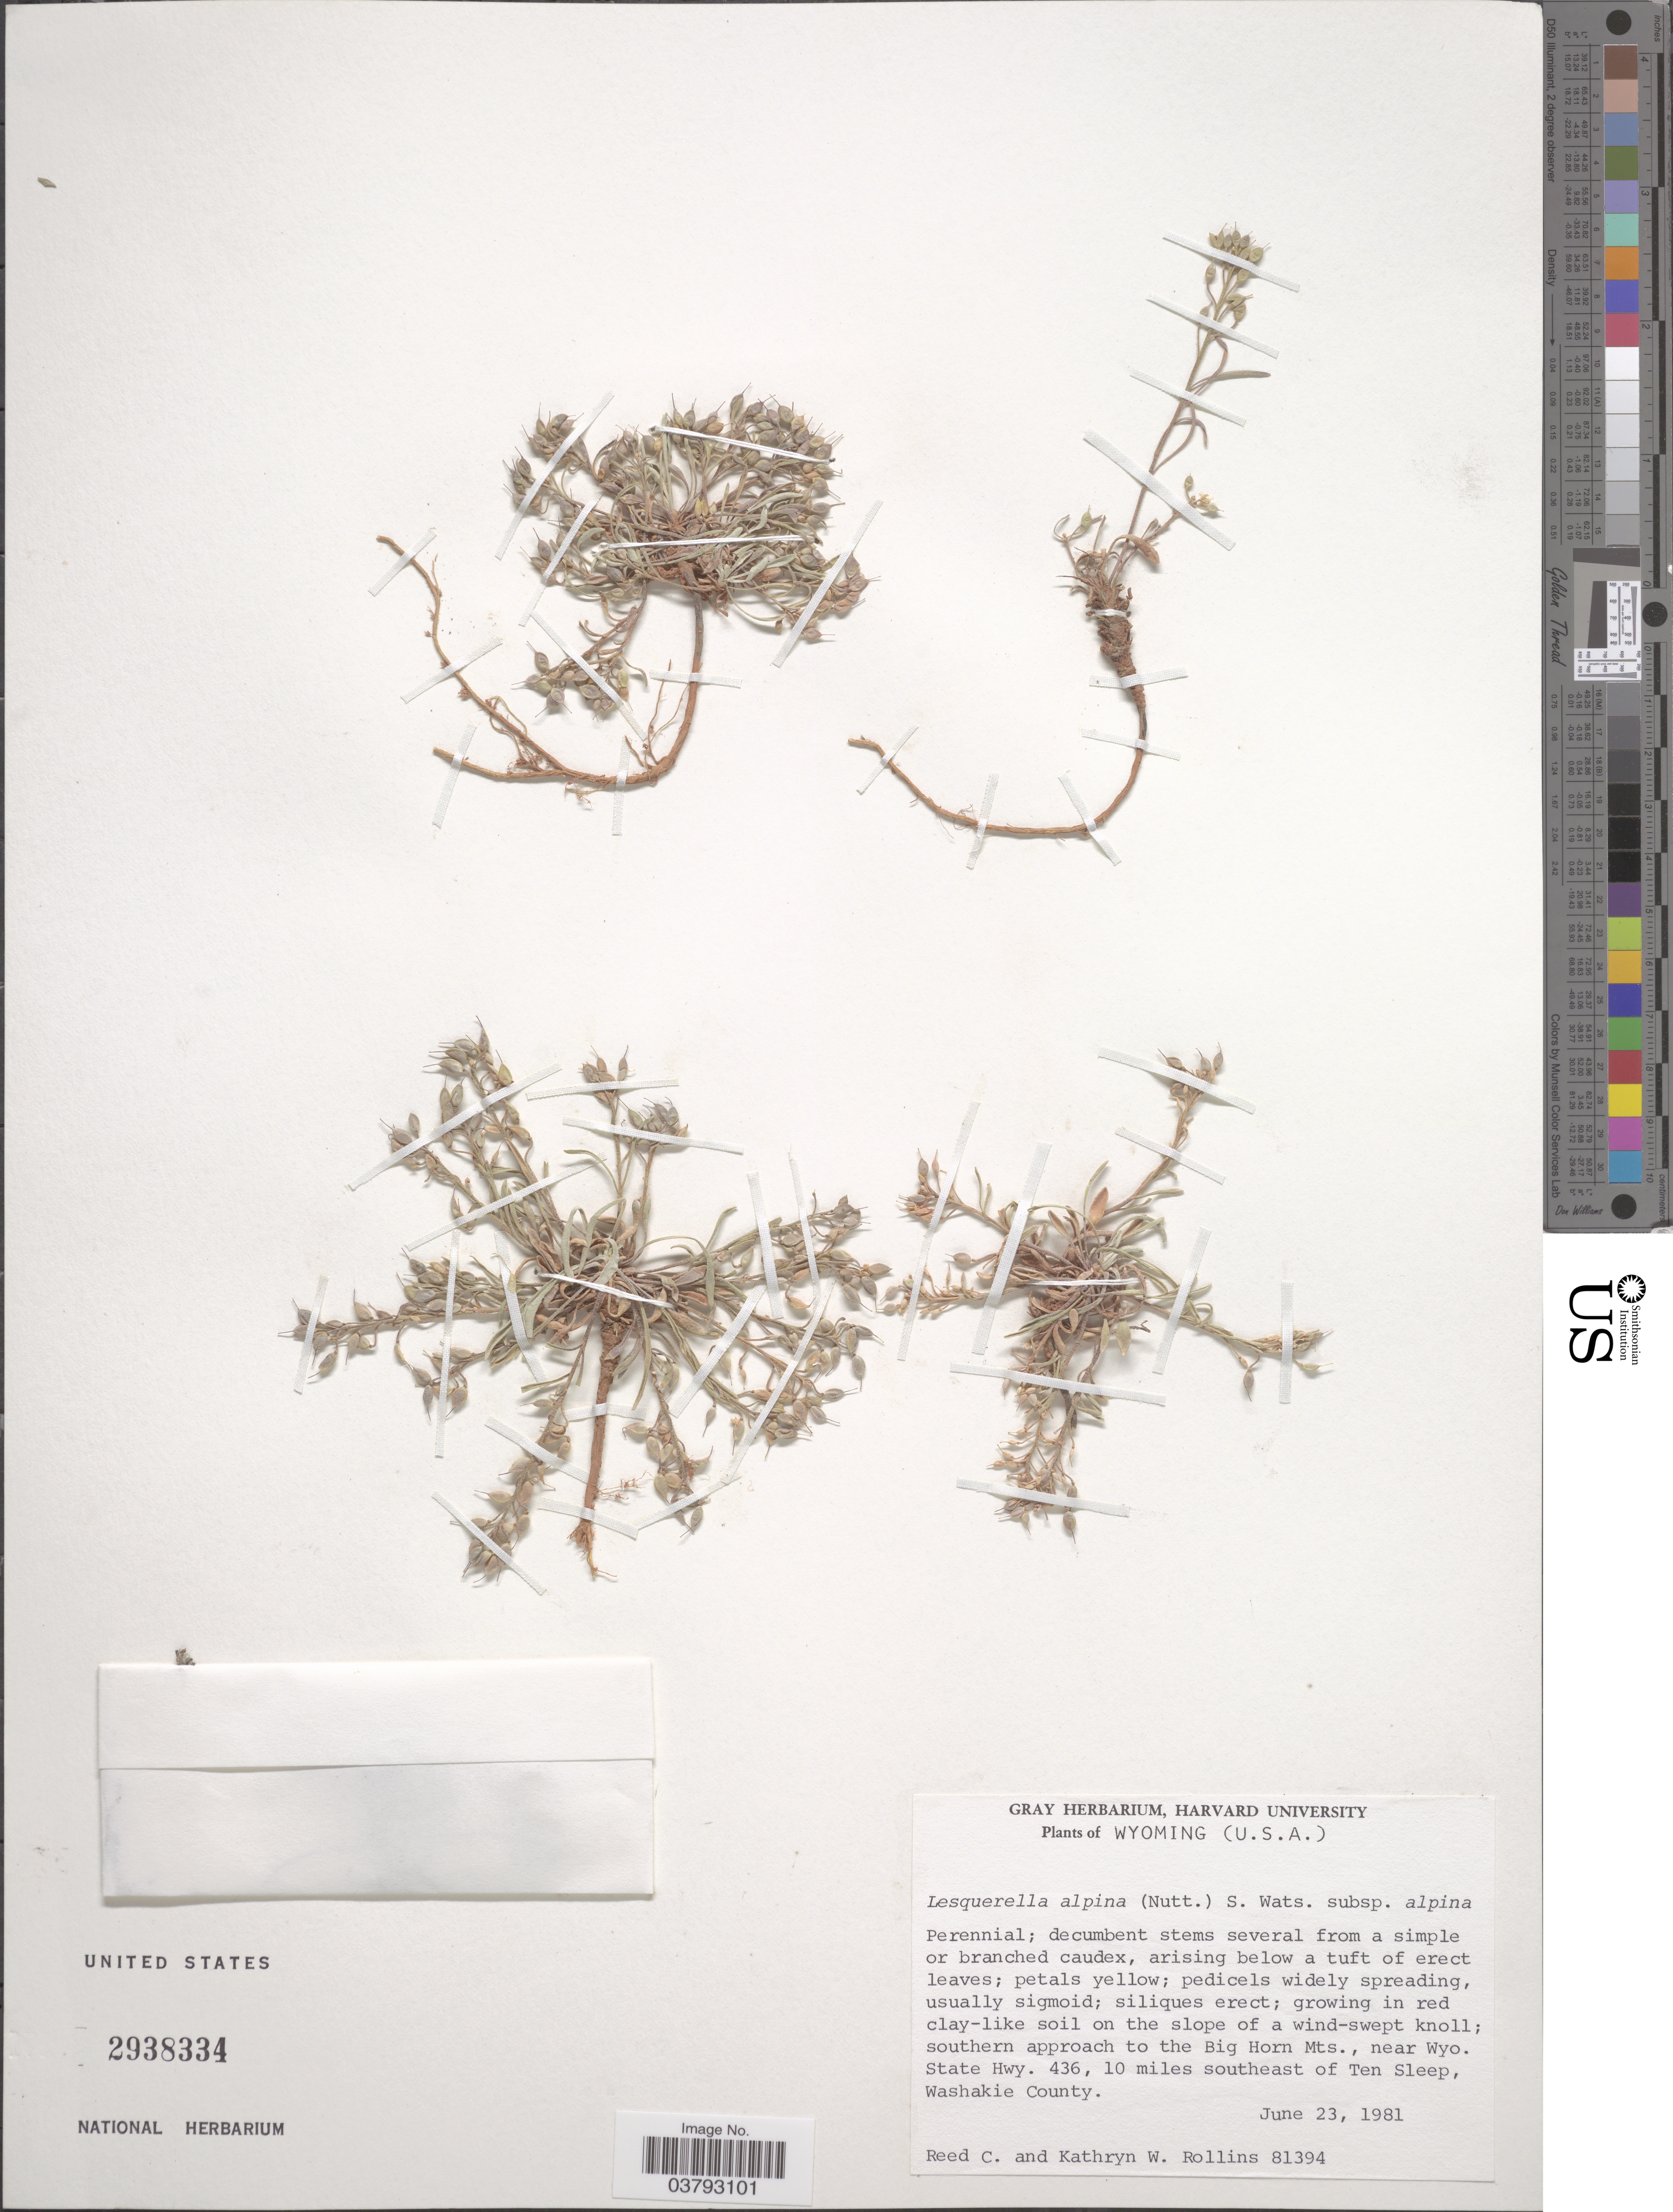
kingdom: Plantae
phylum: Tracheophyta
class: Magnoliopsida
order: Brassicales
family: Brassicaceae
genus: Lesquerella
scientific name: Lesquerella alpina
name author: (Nutt.) S. Watson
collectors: R. C. Rollins & K. W. Rollins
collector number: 81394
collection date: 1981-06-23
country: United States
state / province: Wyoming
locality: Southern approach to the Big Horn Mts., near Wyo. State Hwy. 436, 10 miles southeast of Ten Sleep, Washakie County.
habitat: clay-like soil on the slope of a wind swept knoll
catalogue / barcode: US 2938334